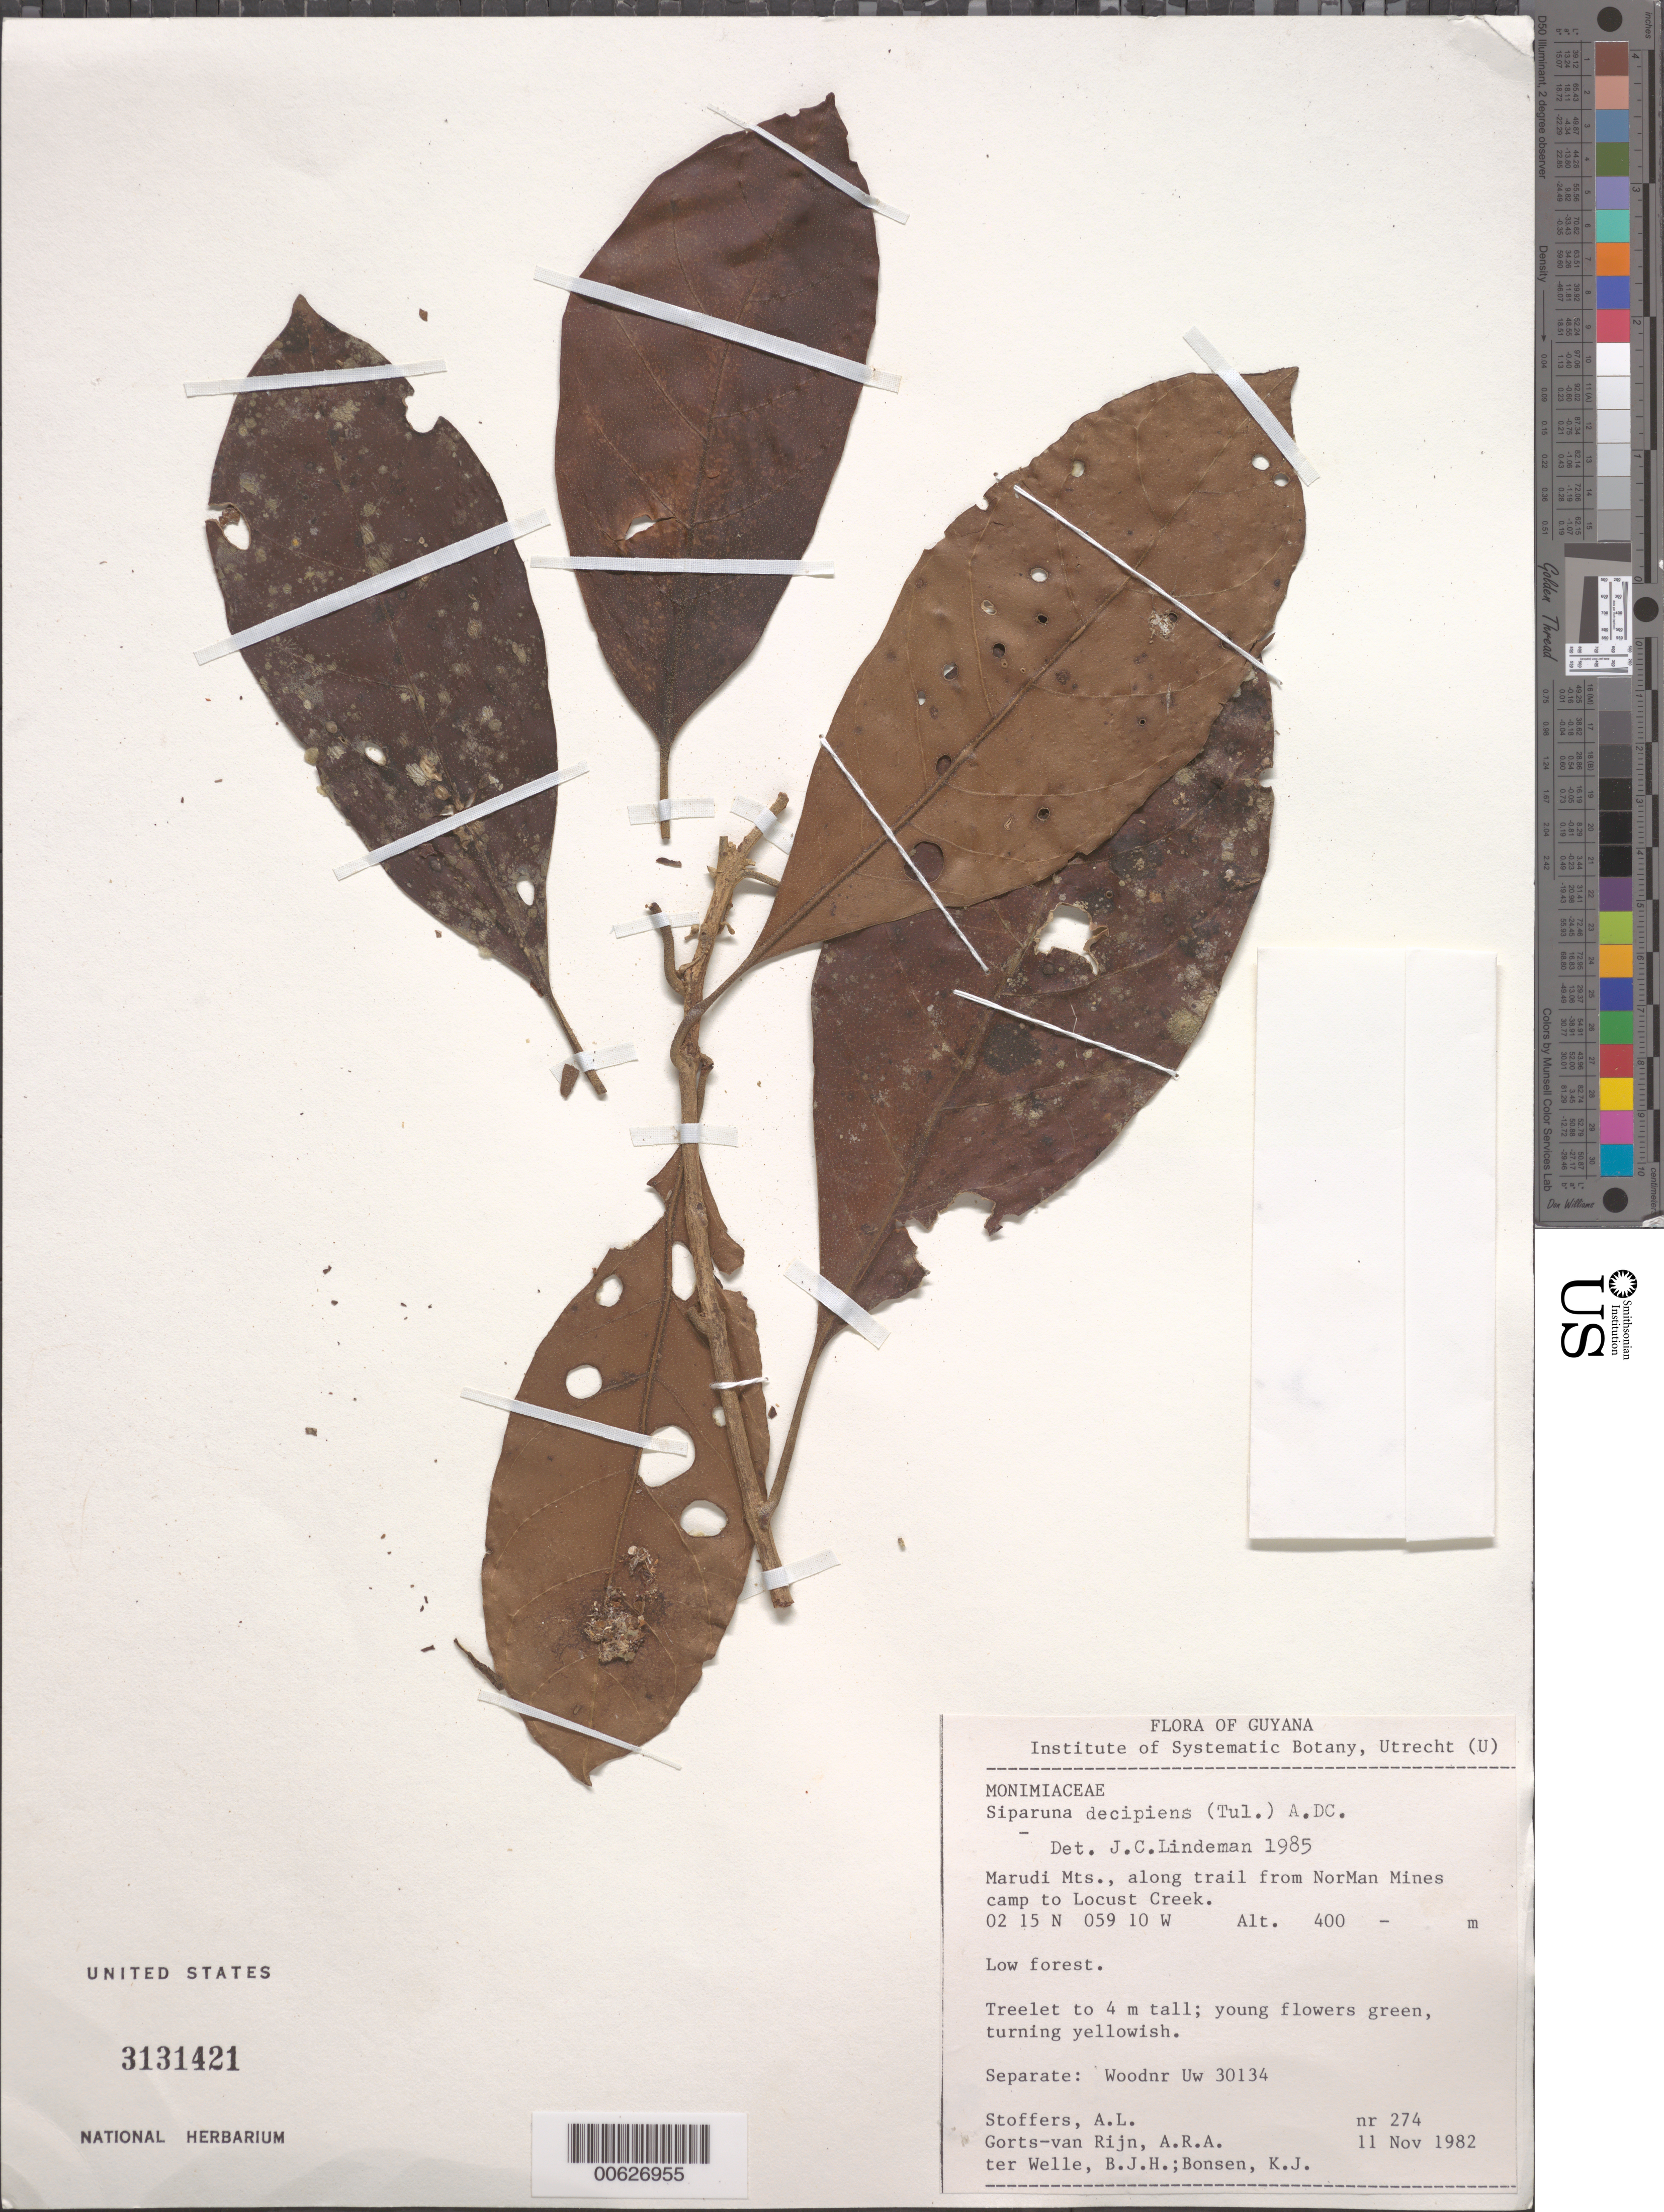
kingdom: Plantae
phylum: Tracheophyta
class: Magnoliopsida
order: Laurales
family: Siparunaceae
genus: Siparuna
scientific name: Siparuna decipiens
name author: (Tul.) A. DC.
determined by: Lindeman, J. C.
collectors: A. Stoffers, A. .R. A. Görts-van Rijn, B. Welle & K. Bonsen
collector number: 274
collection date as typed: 11-Nov-82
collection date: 1982-11-11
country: Guyana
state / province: U. Takutu-U. Essequibo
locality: Marudi Mts., along trail from NorMan Mines camp to Locust Creek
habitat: Low forest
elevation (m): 400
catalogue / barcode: US 3131421